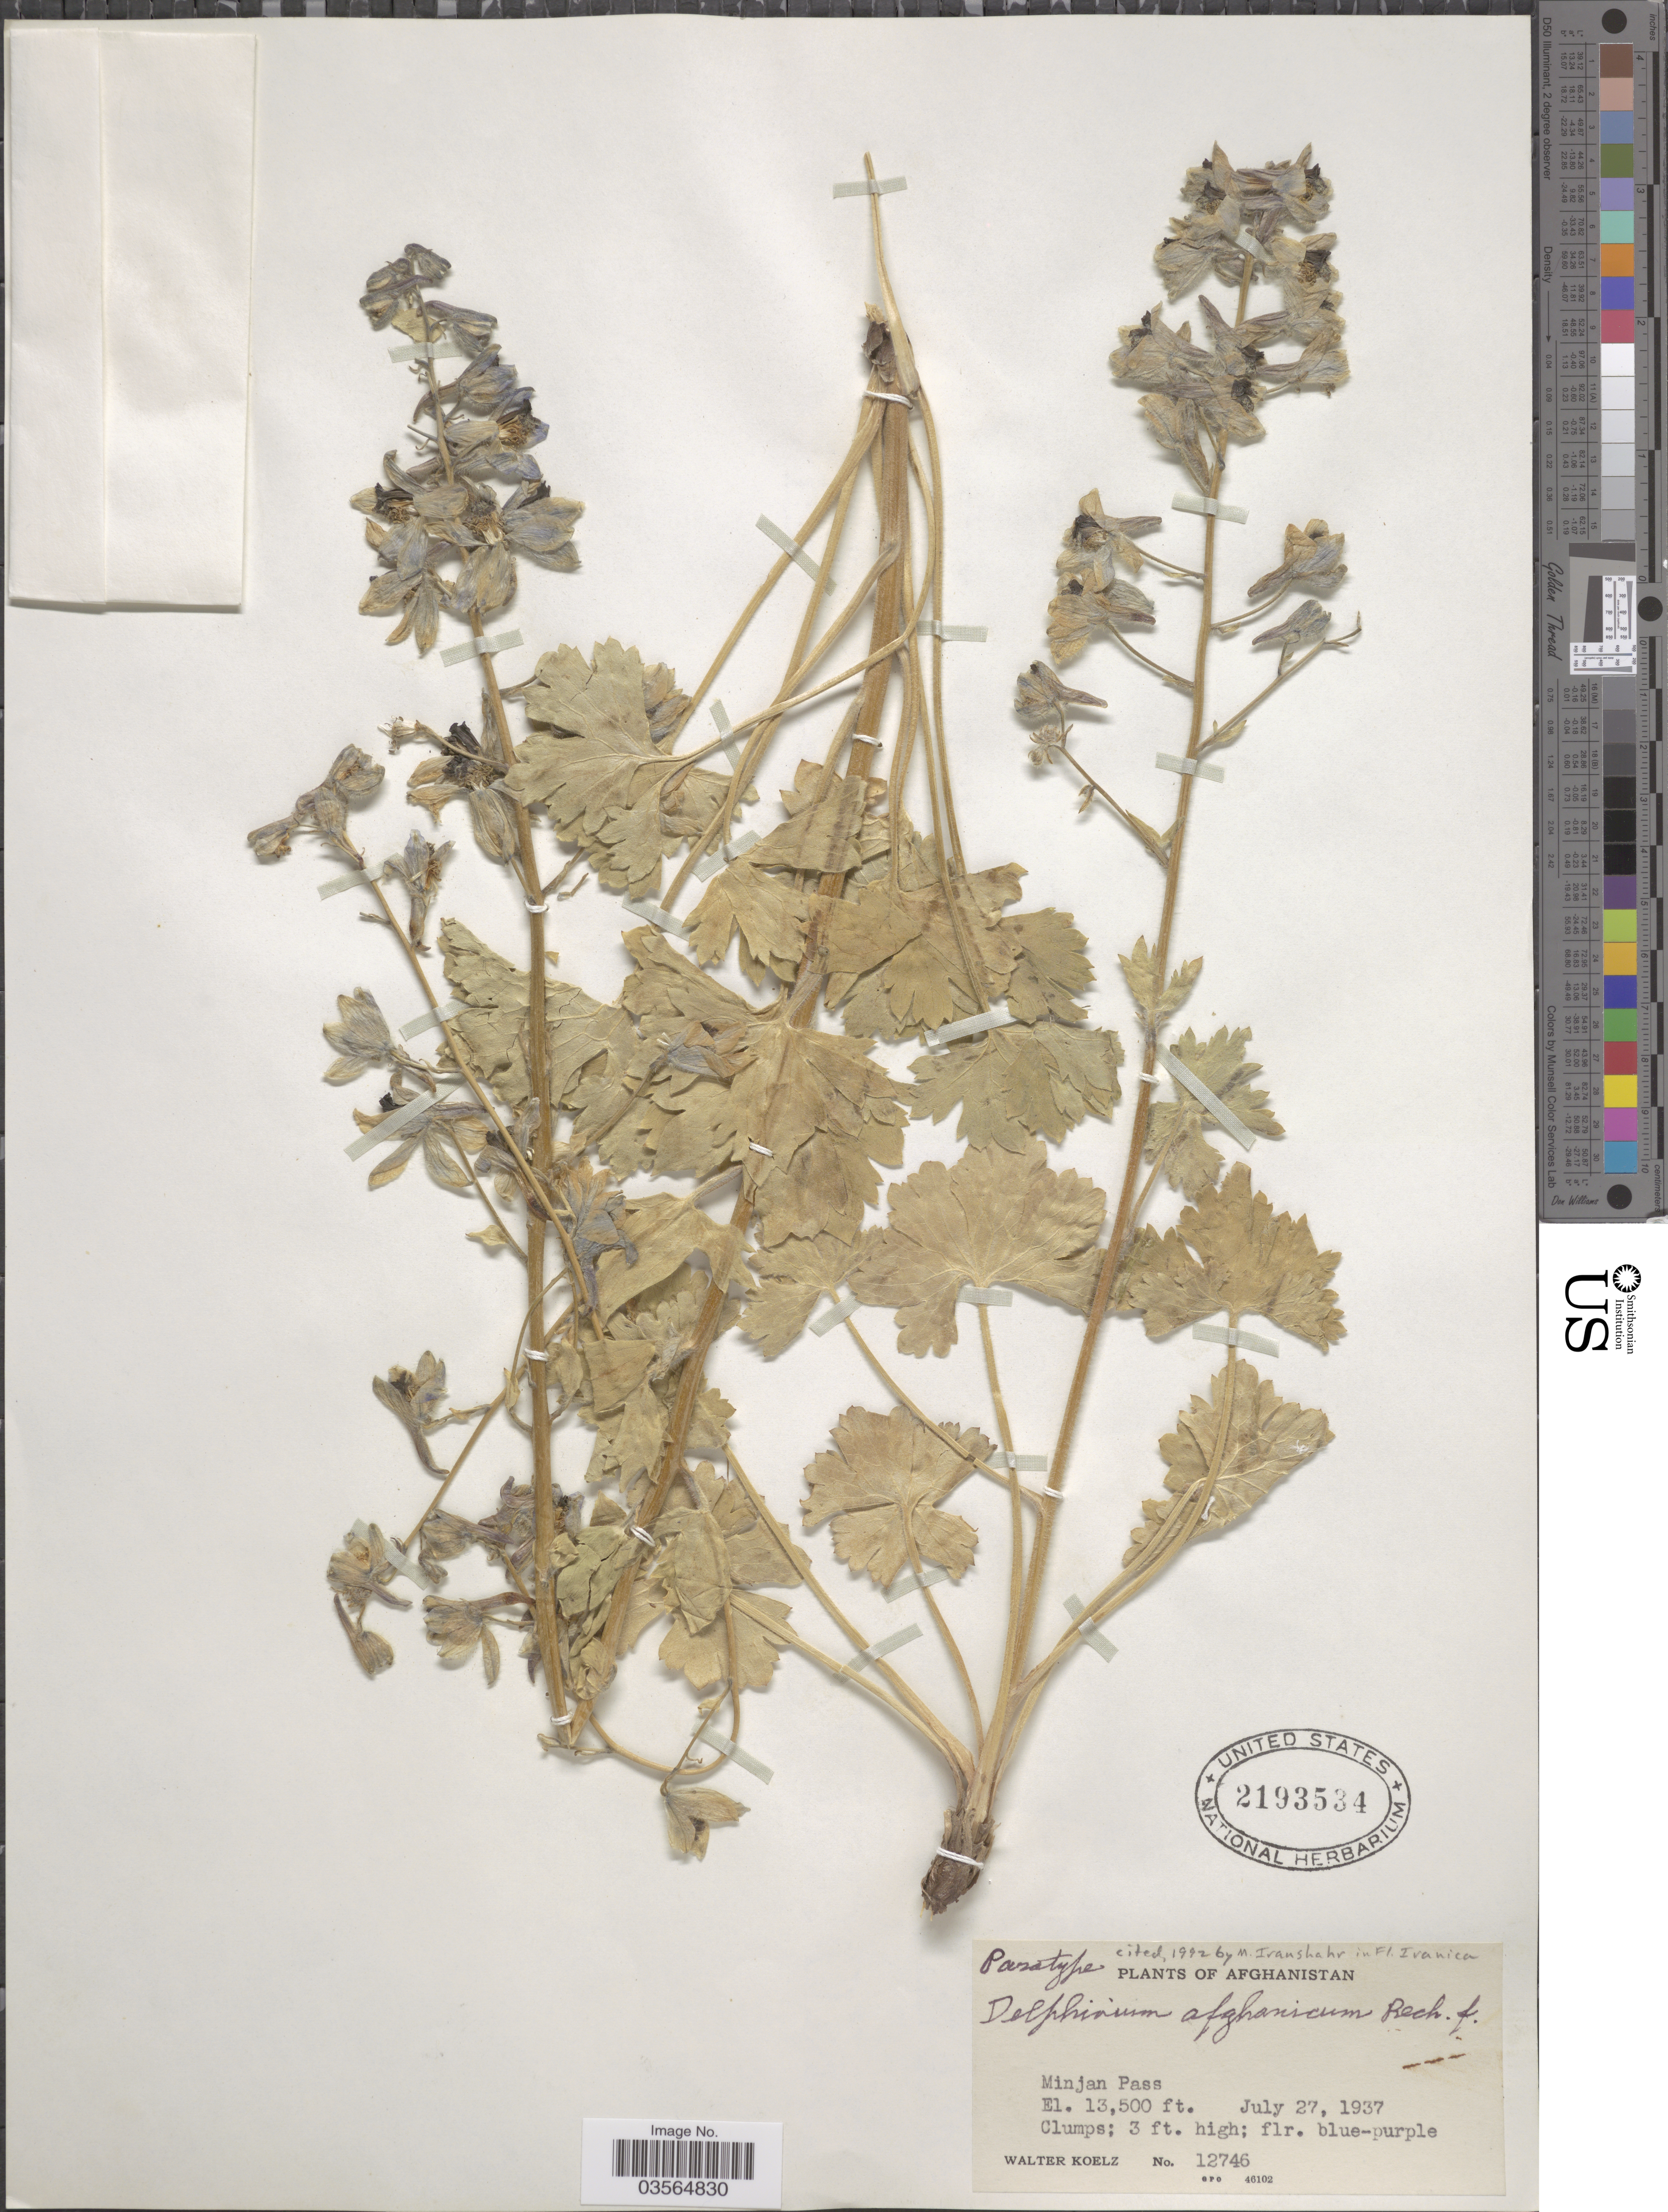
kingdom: Plantae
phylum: Tracheophyta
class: Magnoliopsida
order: Ranunculales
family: Ranunculaceae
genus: Delphinium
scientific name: Delphinium afghanicum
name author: Rech. f.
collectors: W. N. Koelz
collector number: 12746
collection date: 1937-07-27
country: Afghanistan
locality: Minjan Pass.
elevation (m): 4115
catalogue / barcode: US 2193534